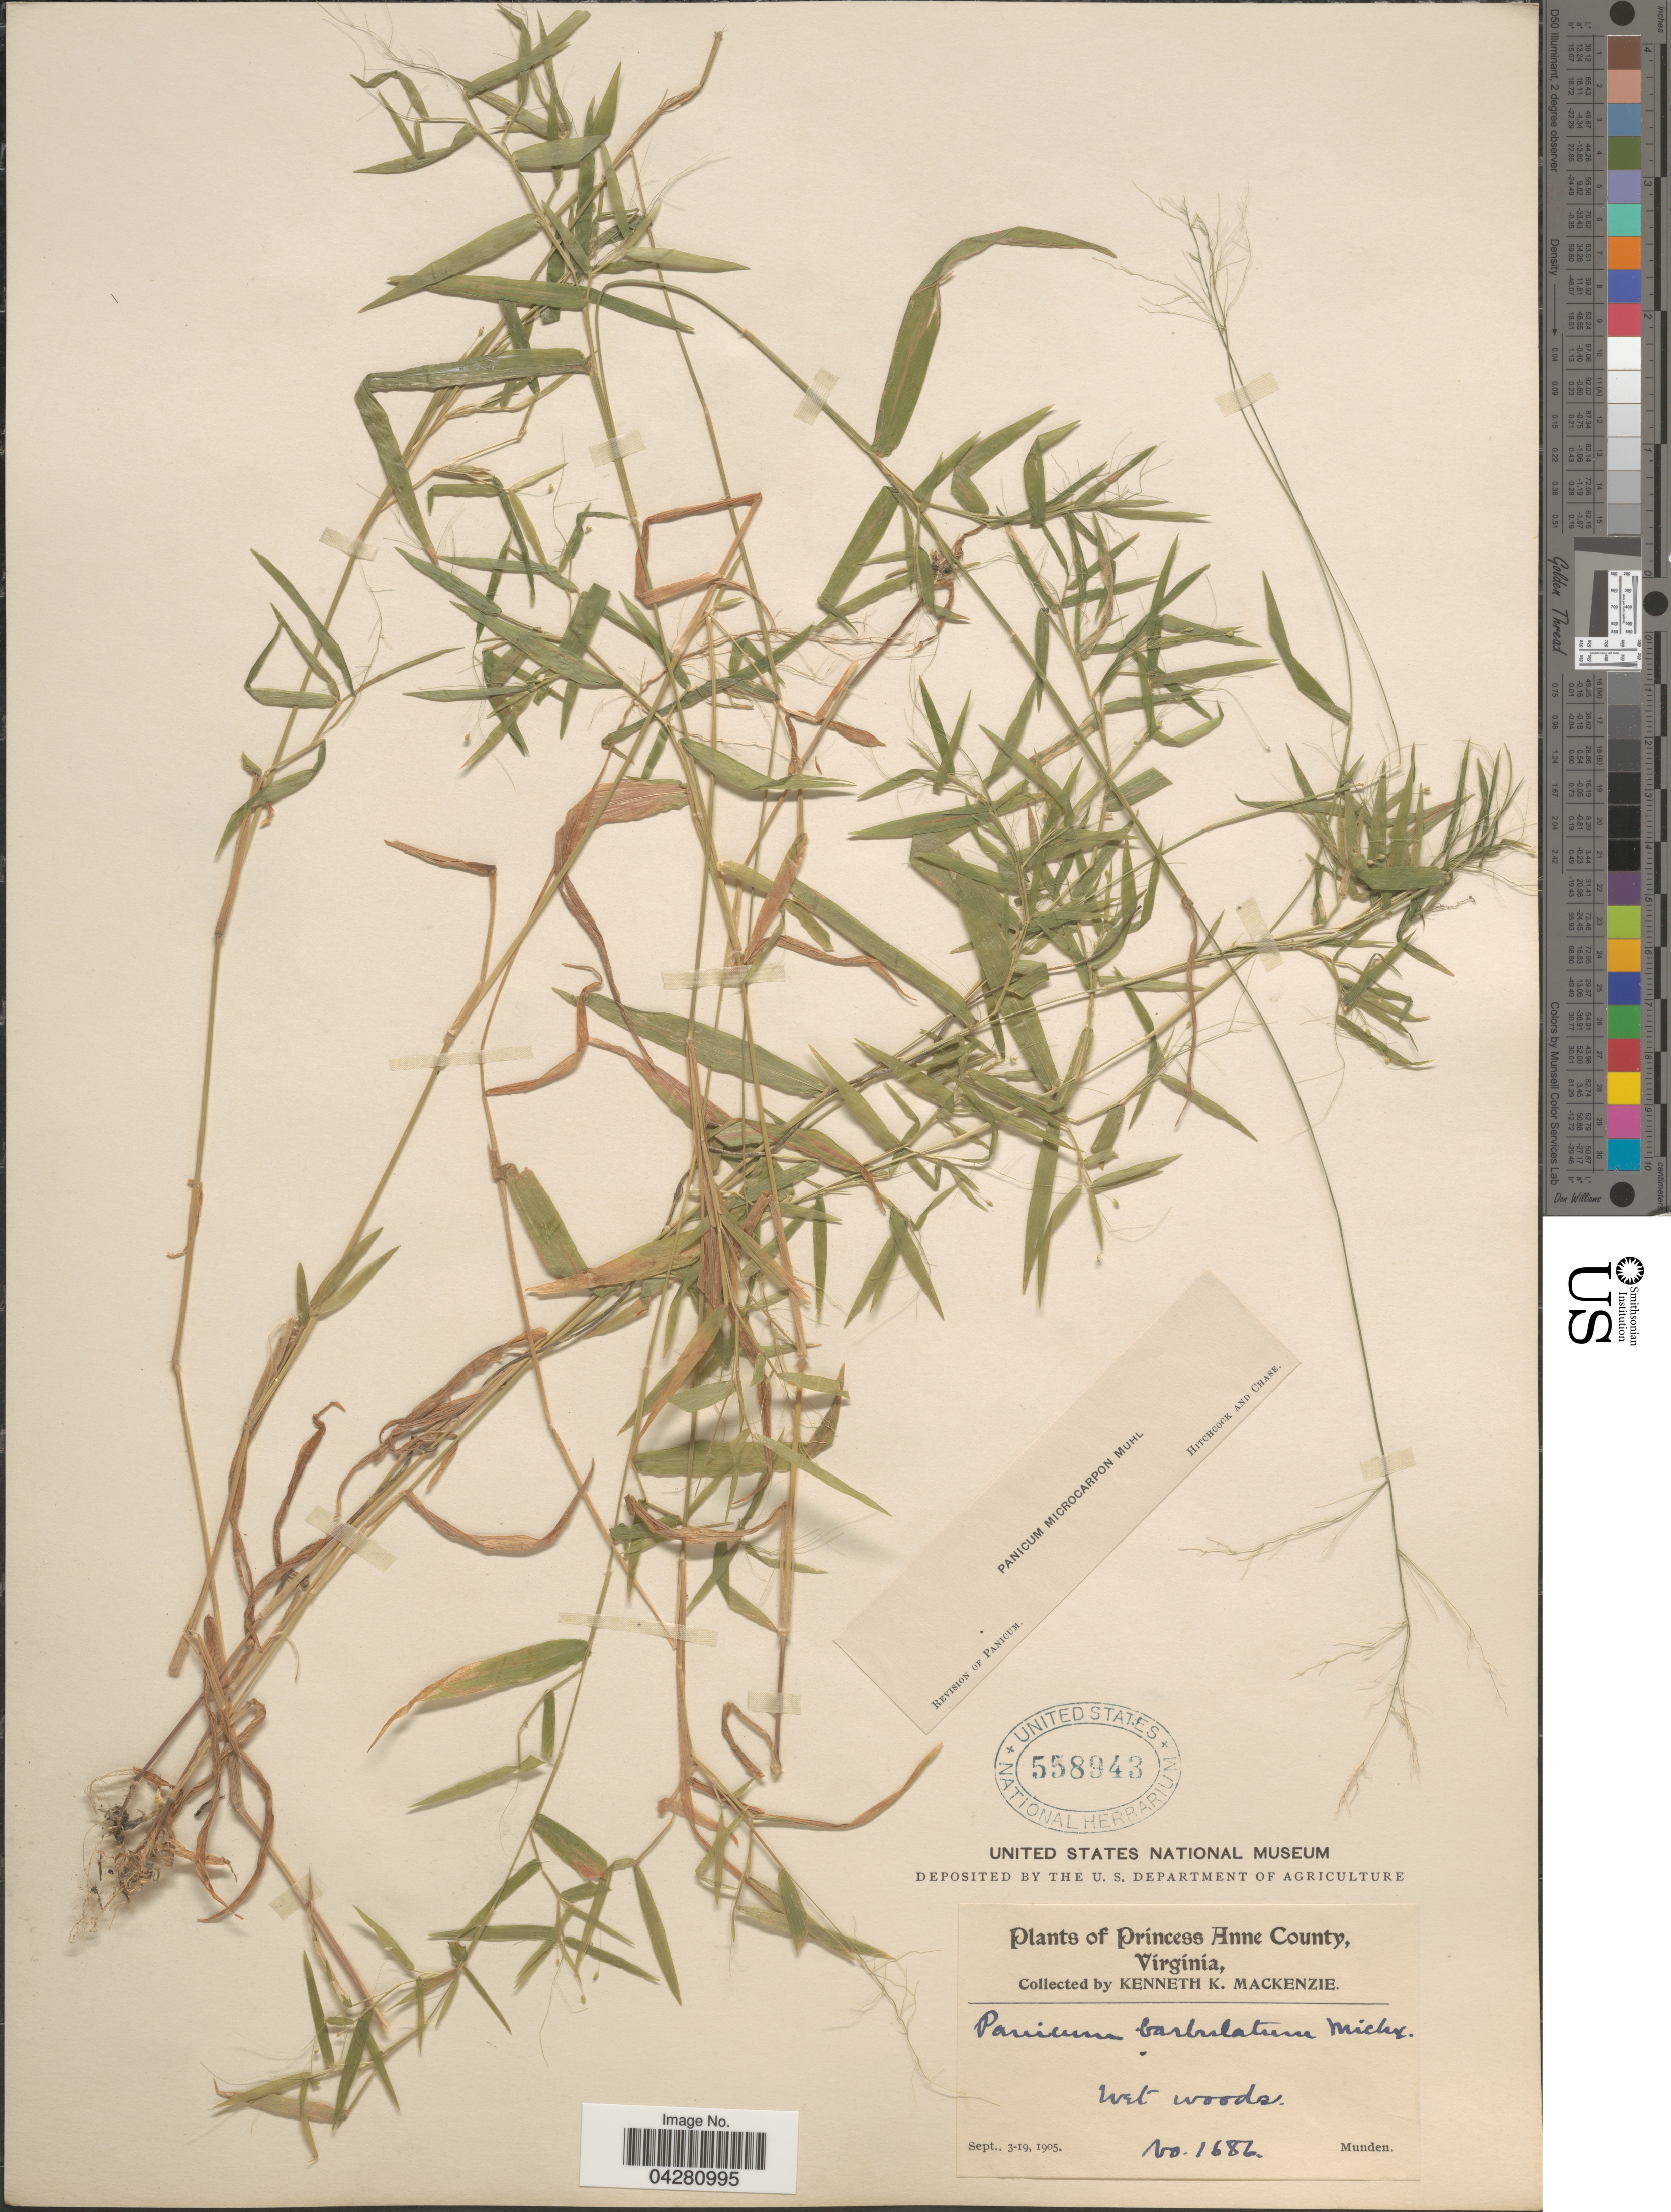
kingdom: Plantae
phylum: Tracheophyta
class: Liliopsida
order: Poales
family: Poaceae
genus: Dichanthelium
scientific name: Dichanthelium dichotomum var. dichotomum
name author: (L.) Gould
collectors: K. K. Mackenzie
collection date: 1905-09-03/1905-09-19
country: United States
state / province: Virginia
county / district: City of Virginia Beach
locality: Princess Anne (=historic county name)County. Munden.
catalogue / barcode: US 558943